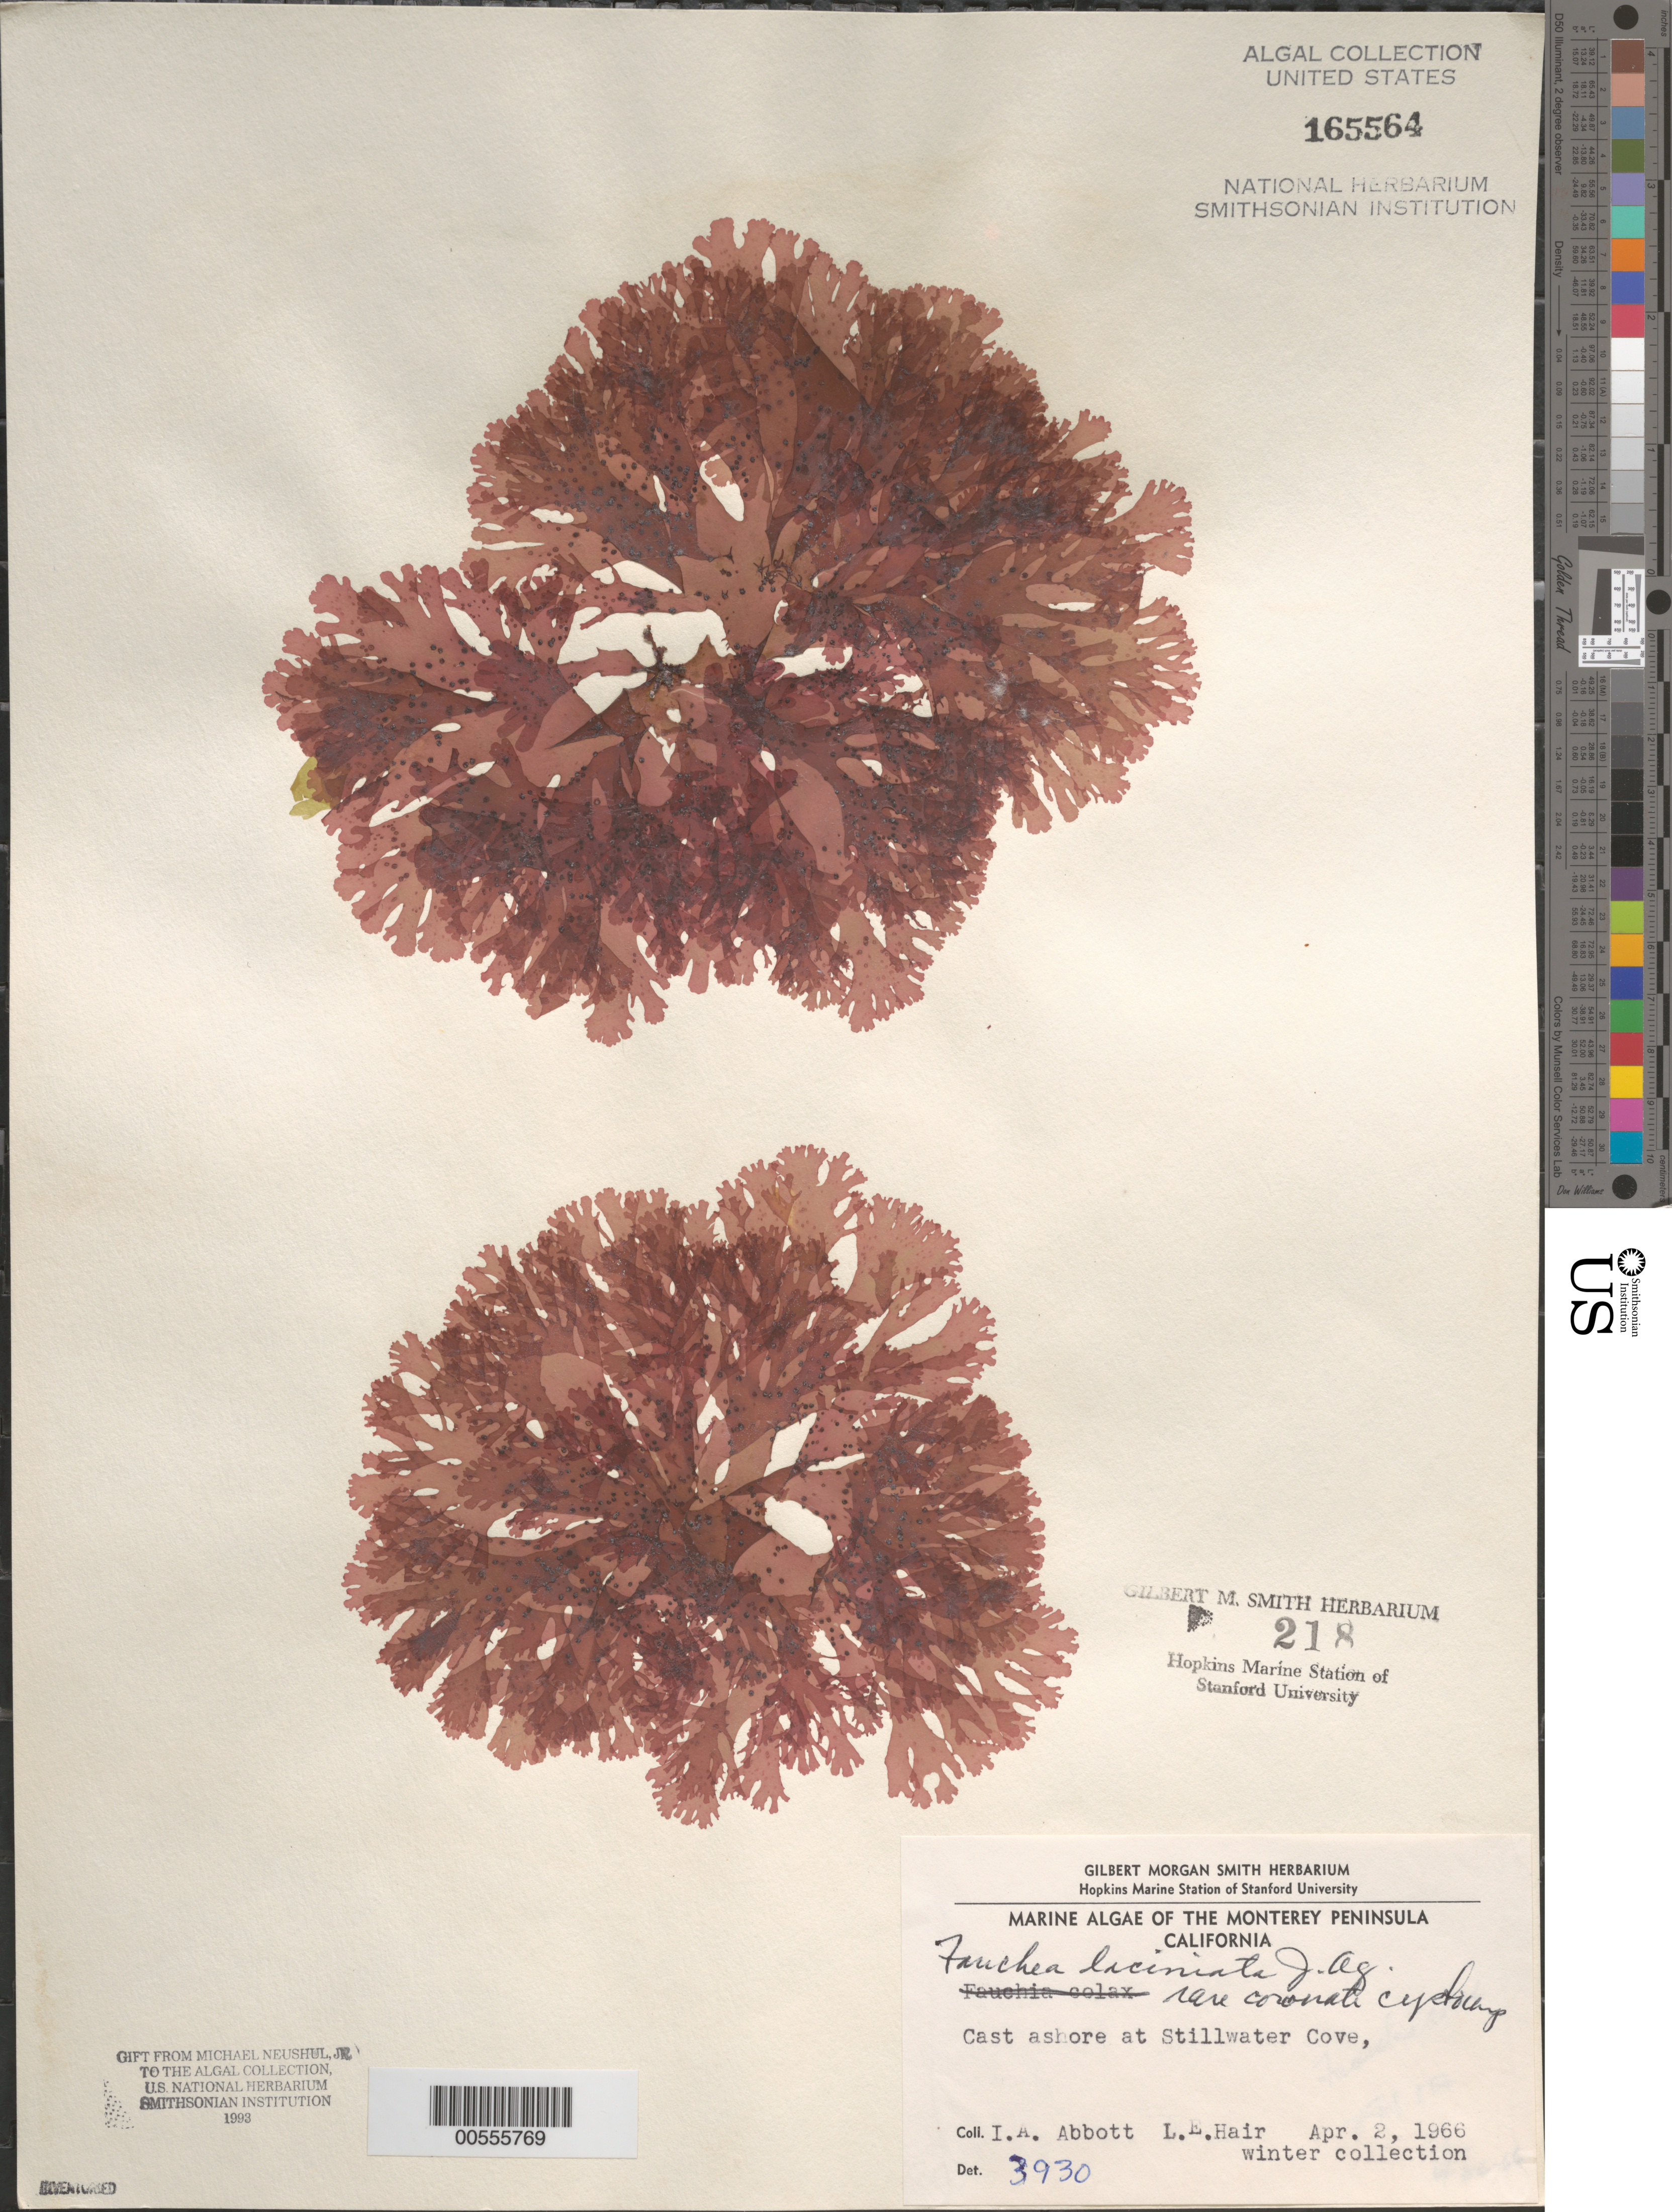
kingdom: Plantae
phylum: Rhodophyta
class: Florideophyceae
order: Rhodymeniales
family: Faucheaceae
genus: Gloiocladia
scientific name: Gloiocladia laciniata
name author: (J. Agardh) Rodríguez-Prieto & N. Sánchez in Rodríguez-Prieto et al.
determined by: Algae name updating Project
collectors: I. A. Abbott & L. Hair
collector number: IAA 3930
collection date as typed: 02 Apr 1966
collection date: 1966-04-02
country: United States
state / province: California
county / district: Monterey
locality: Stillwater Cove, Monterey Peninsula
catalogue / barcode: US 165564